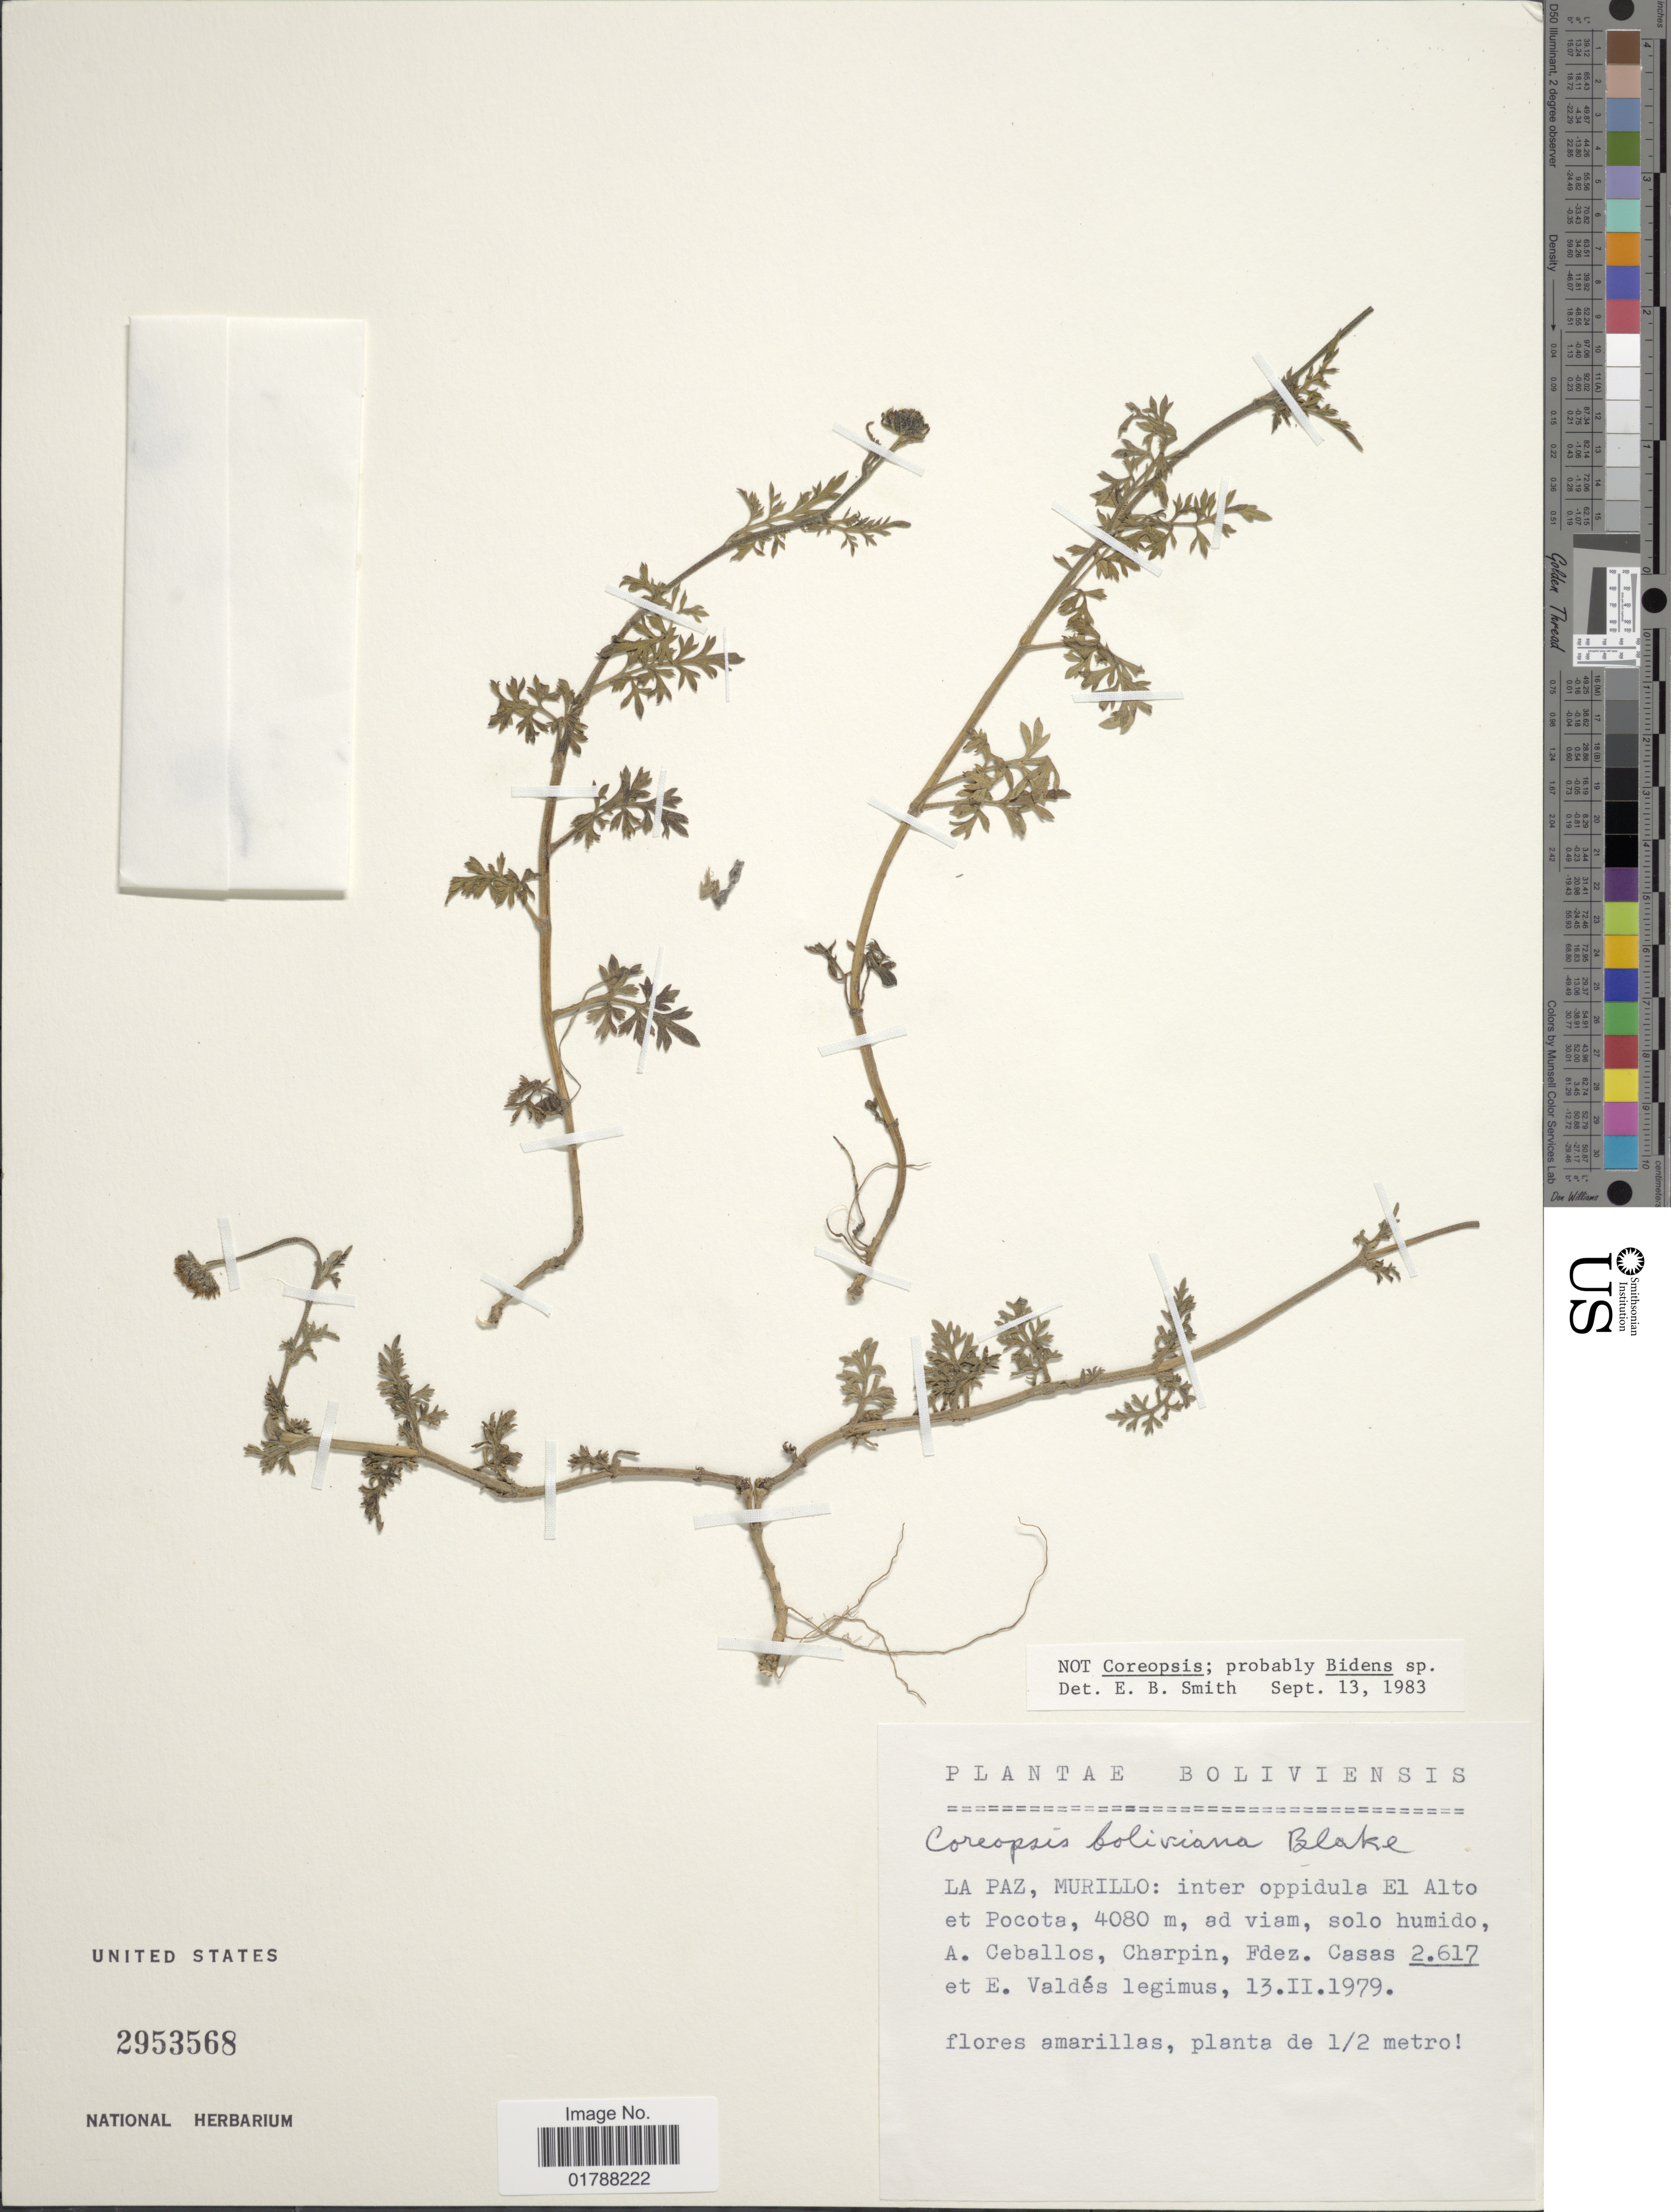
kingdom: Plantae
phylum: Tracheophyta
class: Magnoliopsida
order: Asterales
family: Asteraceae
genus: Bidens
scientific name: Bidens andicola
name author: Kunth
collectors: A. Ceballos, A. Charpin, F. Casas & E. Valdés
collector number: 2617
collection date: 1979-02-13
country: Bolivia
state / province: La Paz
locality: Murillo: El Alto et Pocota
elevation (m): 4080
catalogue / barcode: US 2953568